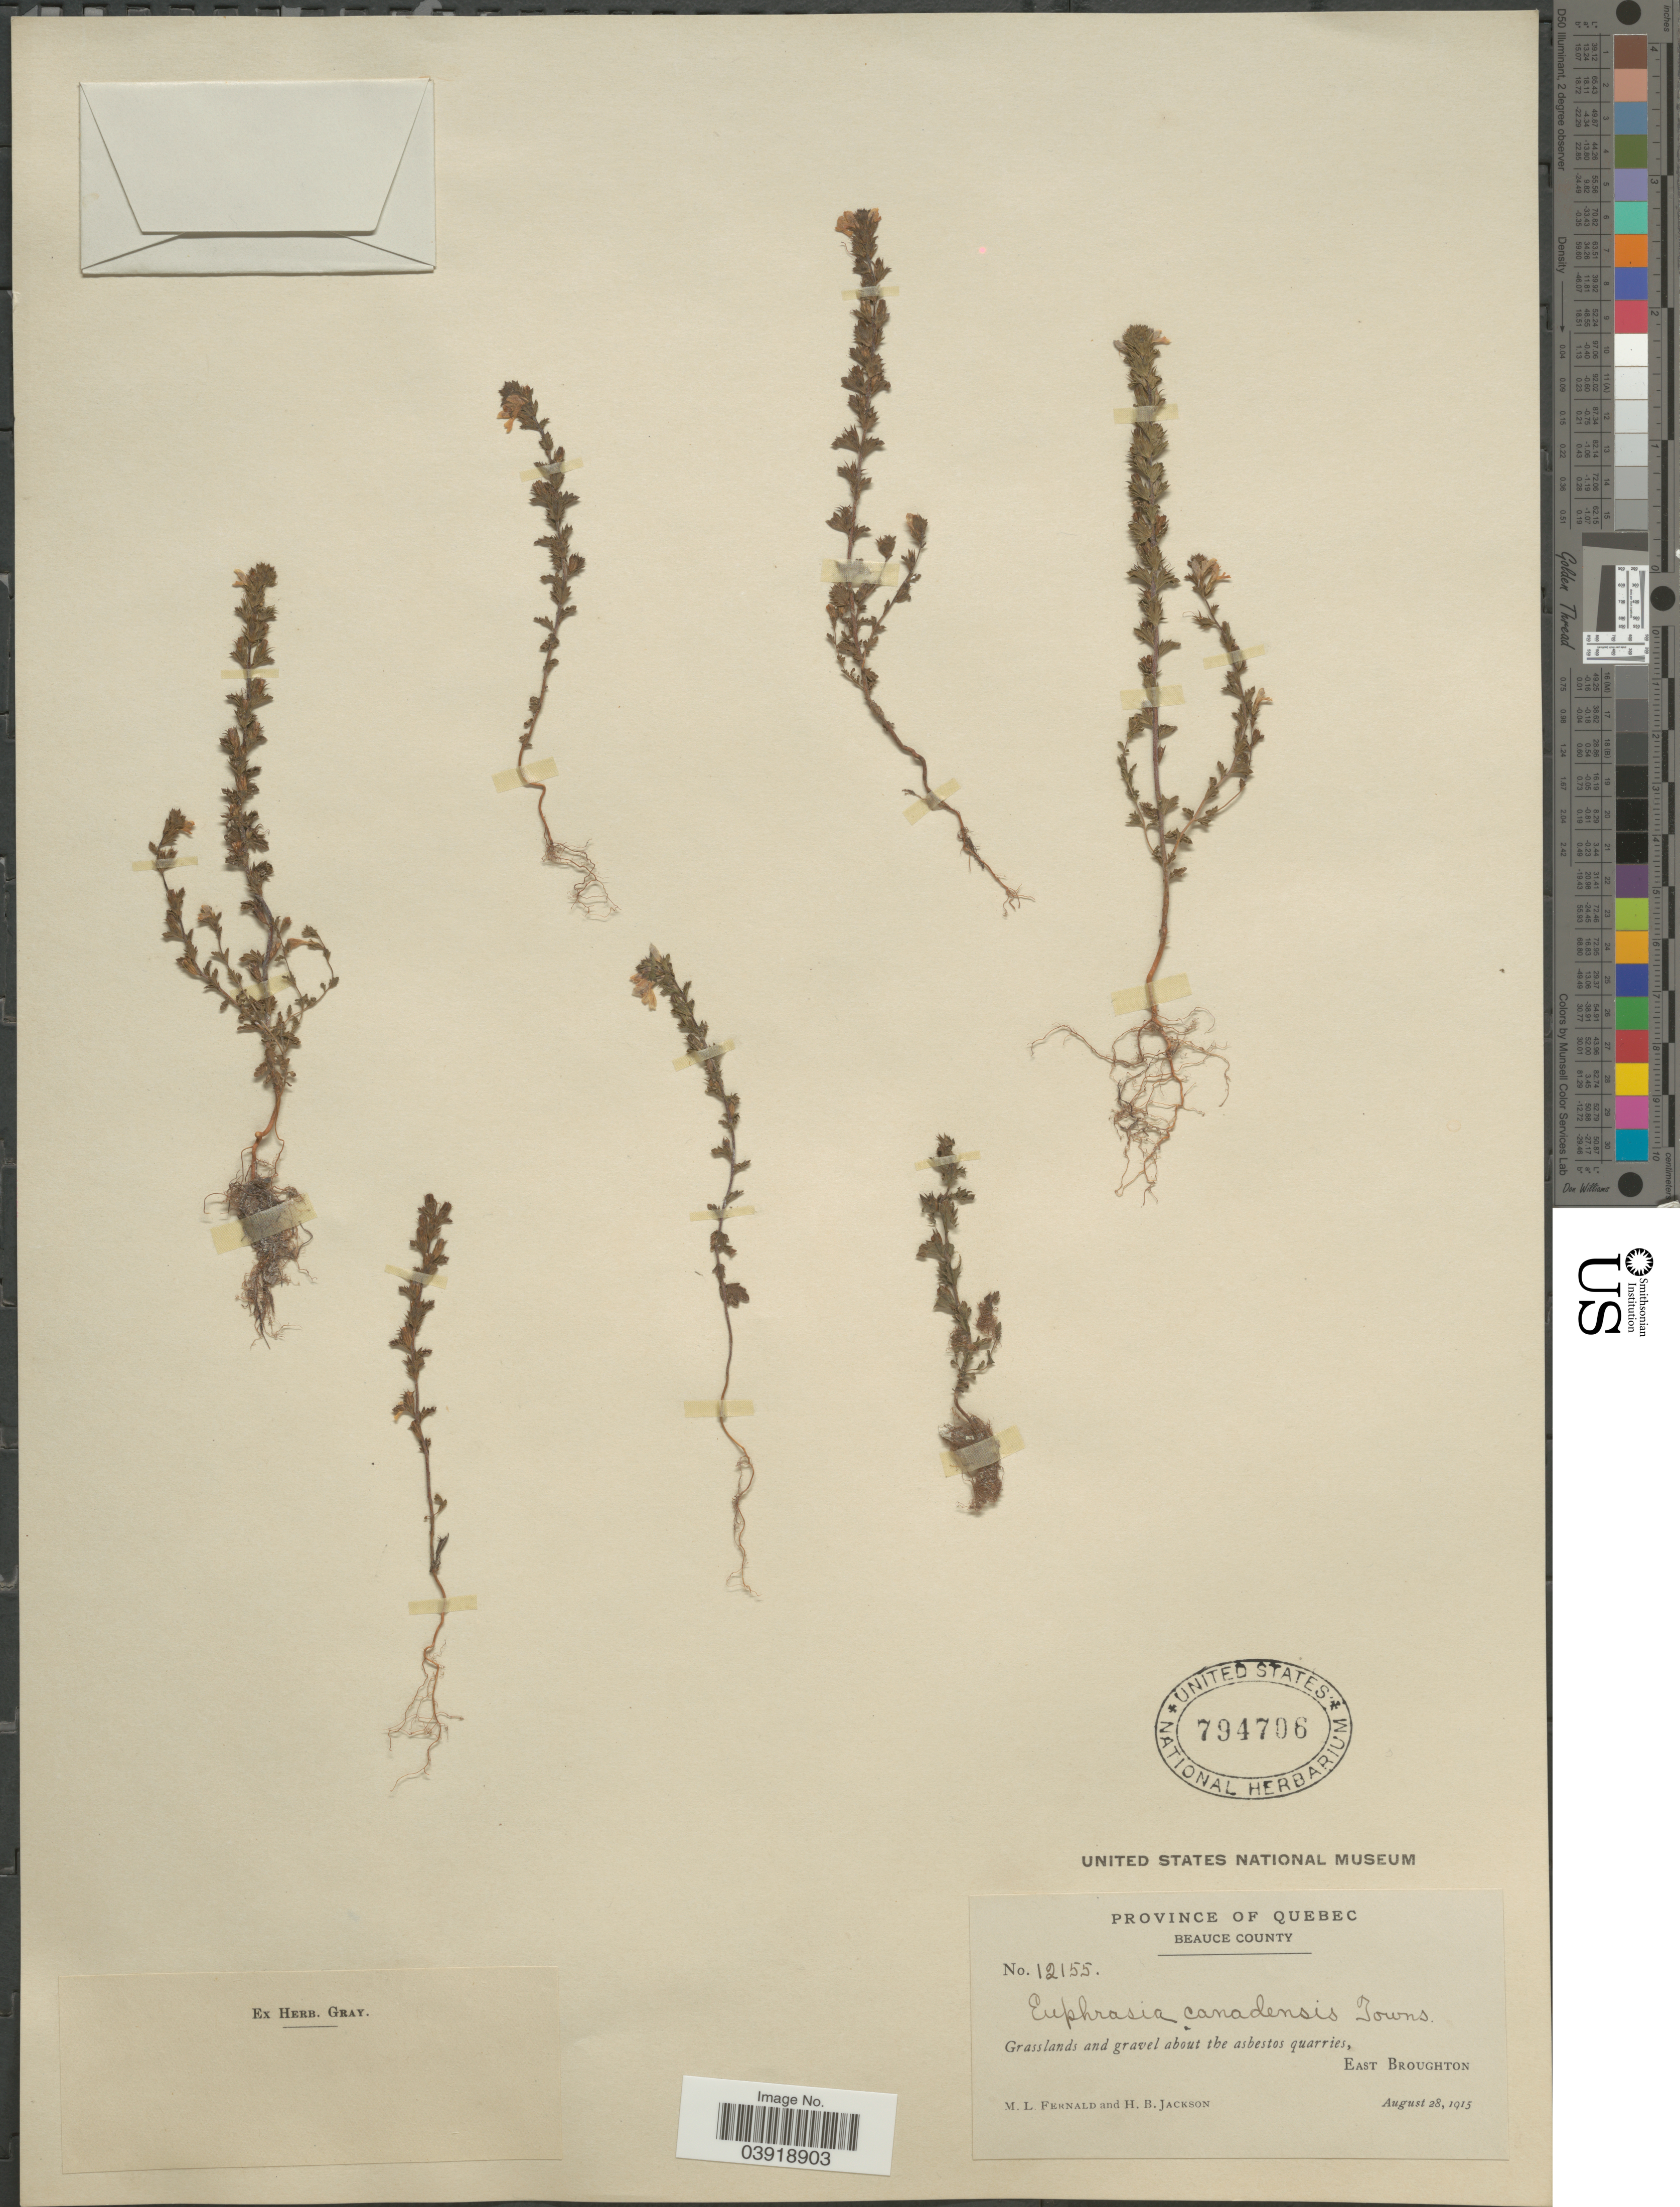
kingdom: Plantae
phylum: Tracheophyta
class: Magnoliopsida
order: Lamiales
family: Orobanchaceae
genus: Euphrasia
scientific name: Euphrasia canadensis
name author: J.F. Towns.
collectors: M. L. Fernald & H. Jackson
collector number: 12155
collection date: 1915-08-28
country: Canada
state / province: Quebec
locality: Beauce County. East Broughton.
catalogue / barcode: US 794706